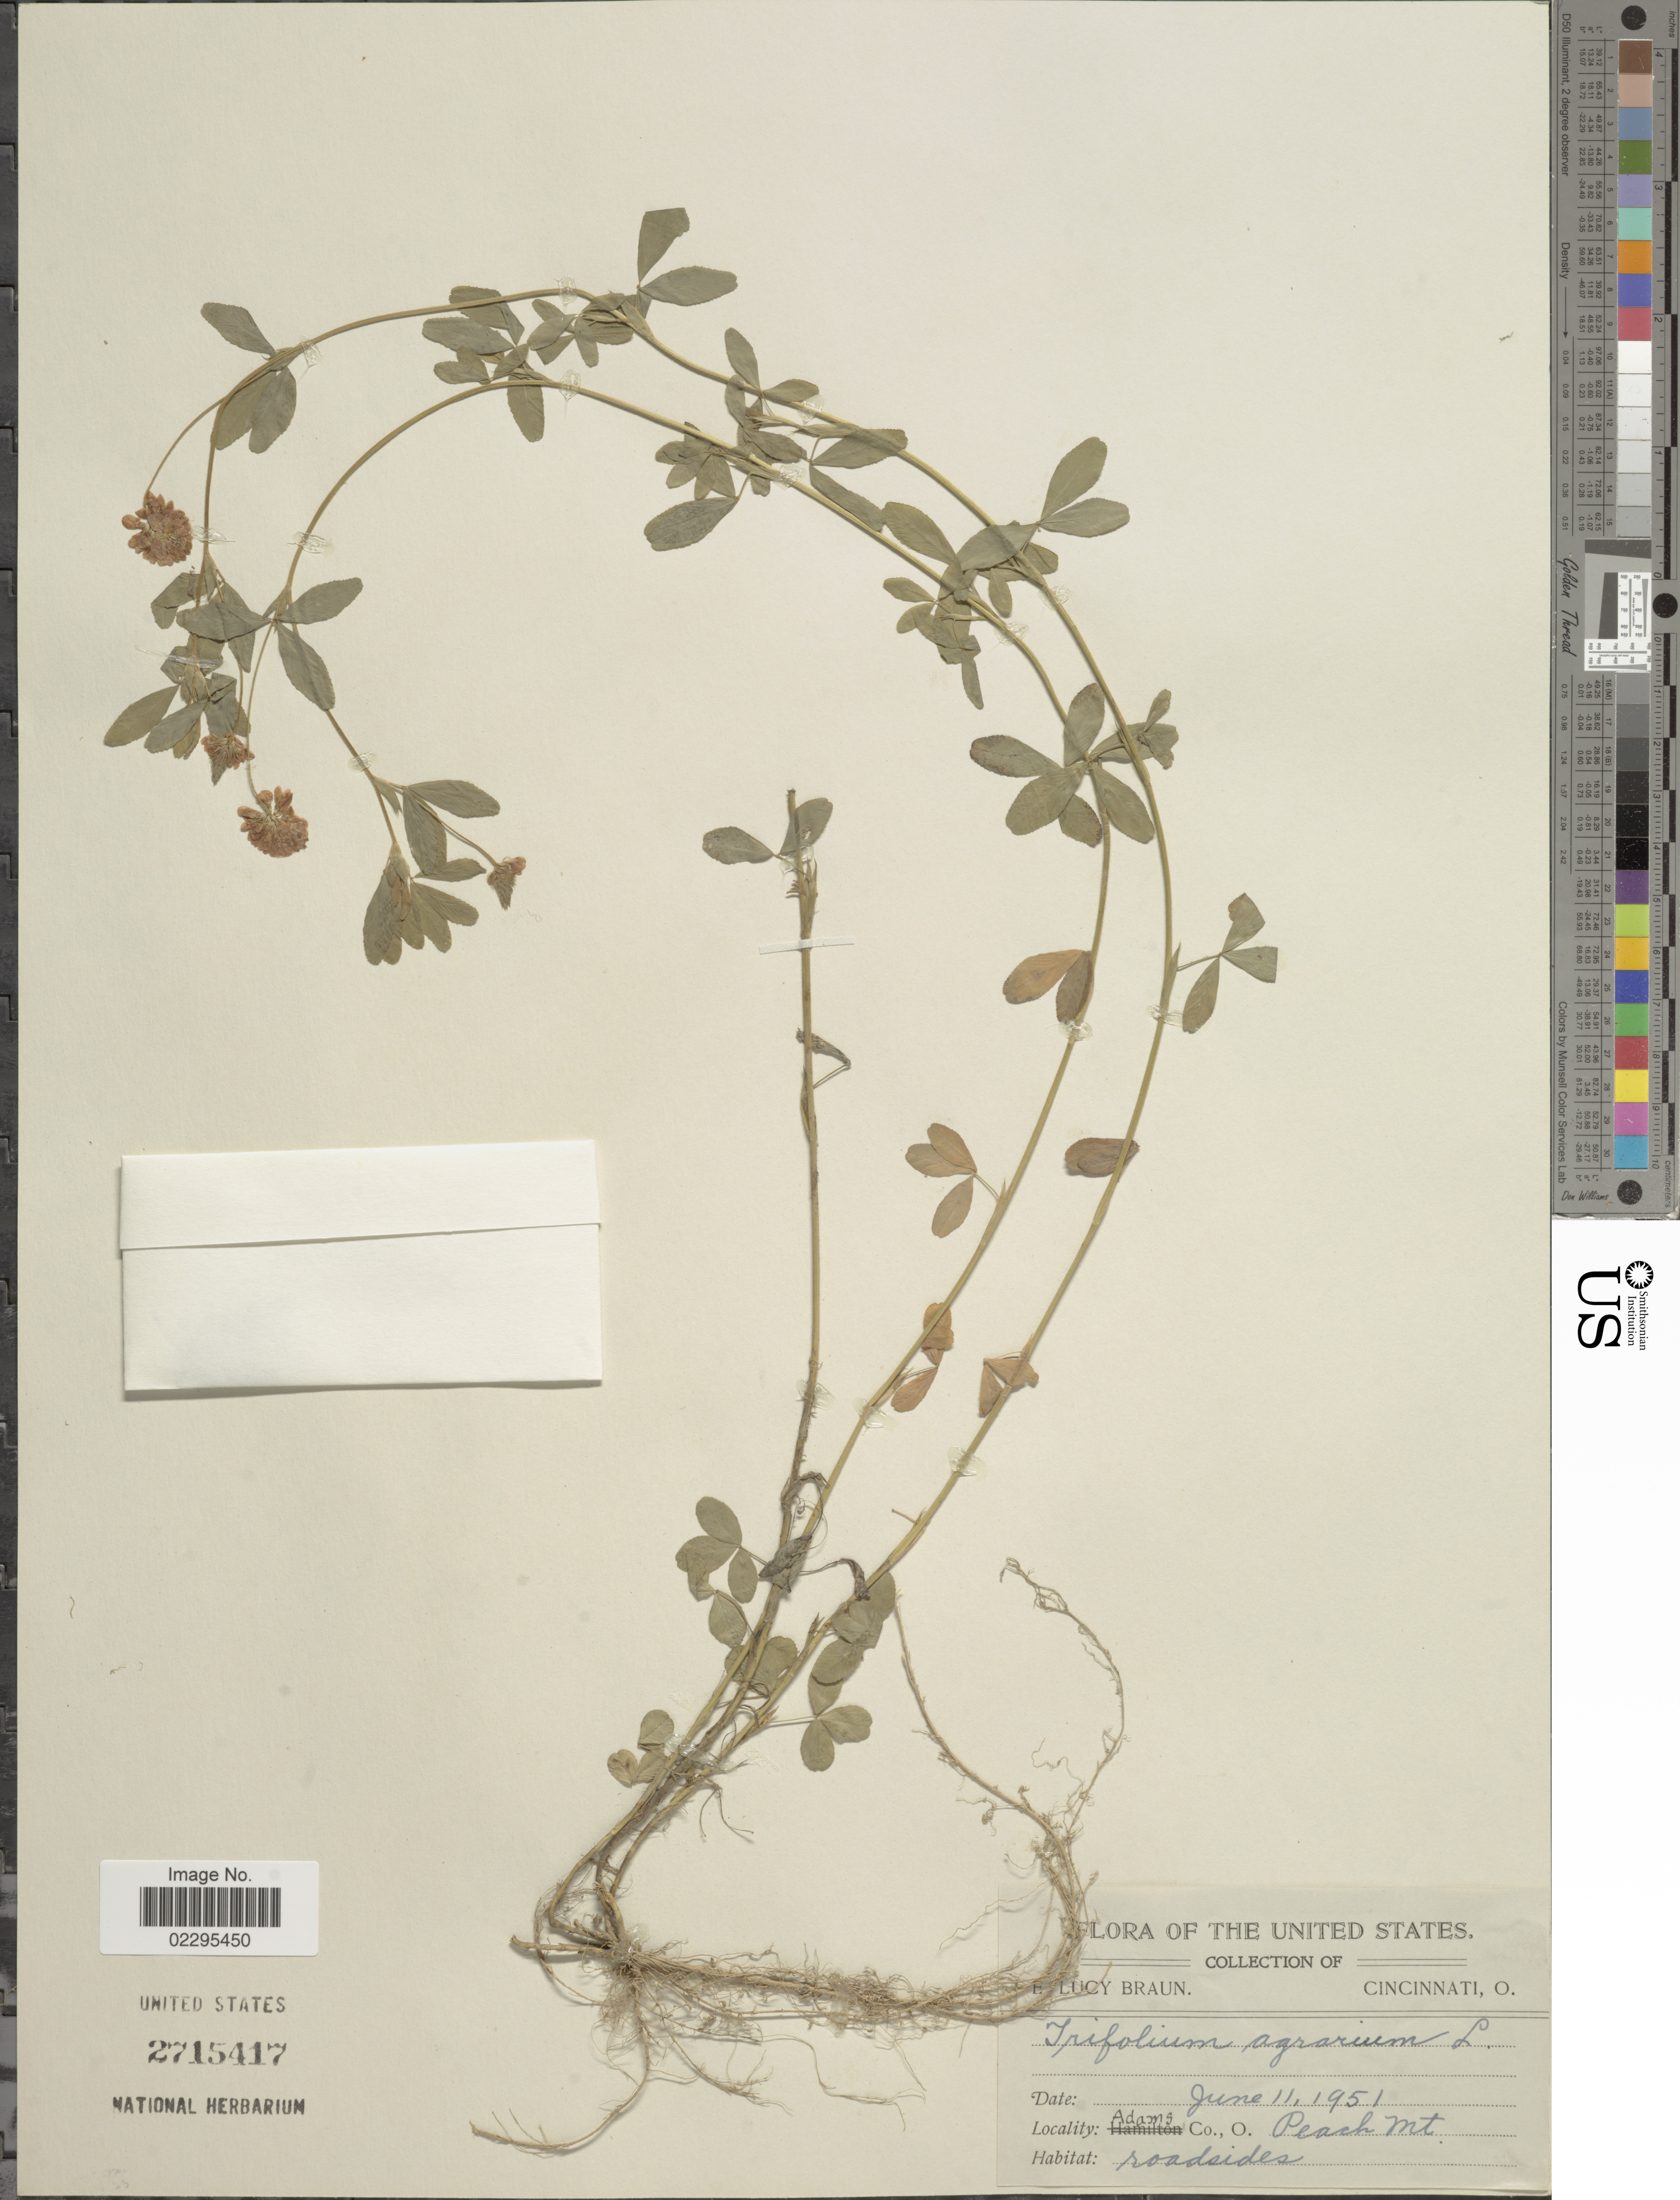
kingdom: Plantae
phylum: Tracheophyta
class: Magnoliopsida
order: Fabales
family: Fabaceae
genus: Trifolium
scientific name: Trifolium agrarium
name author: L.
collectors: E. L. Braun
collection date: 1951-06-11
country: United States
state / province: Ohio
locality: Adams Co., Peach Mt.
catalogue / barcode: US 2715417